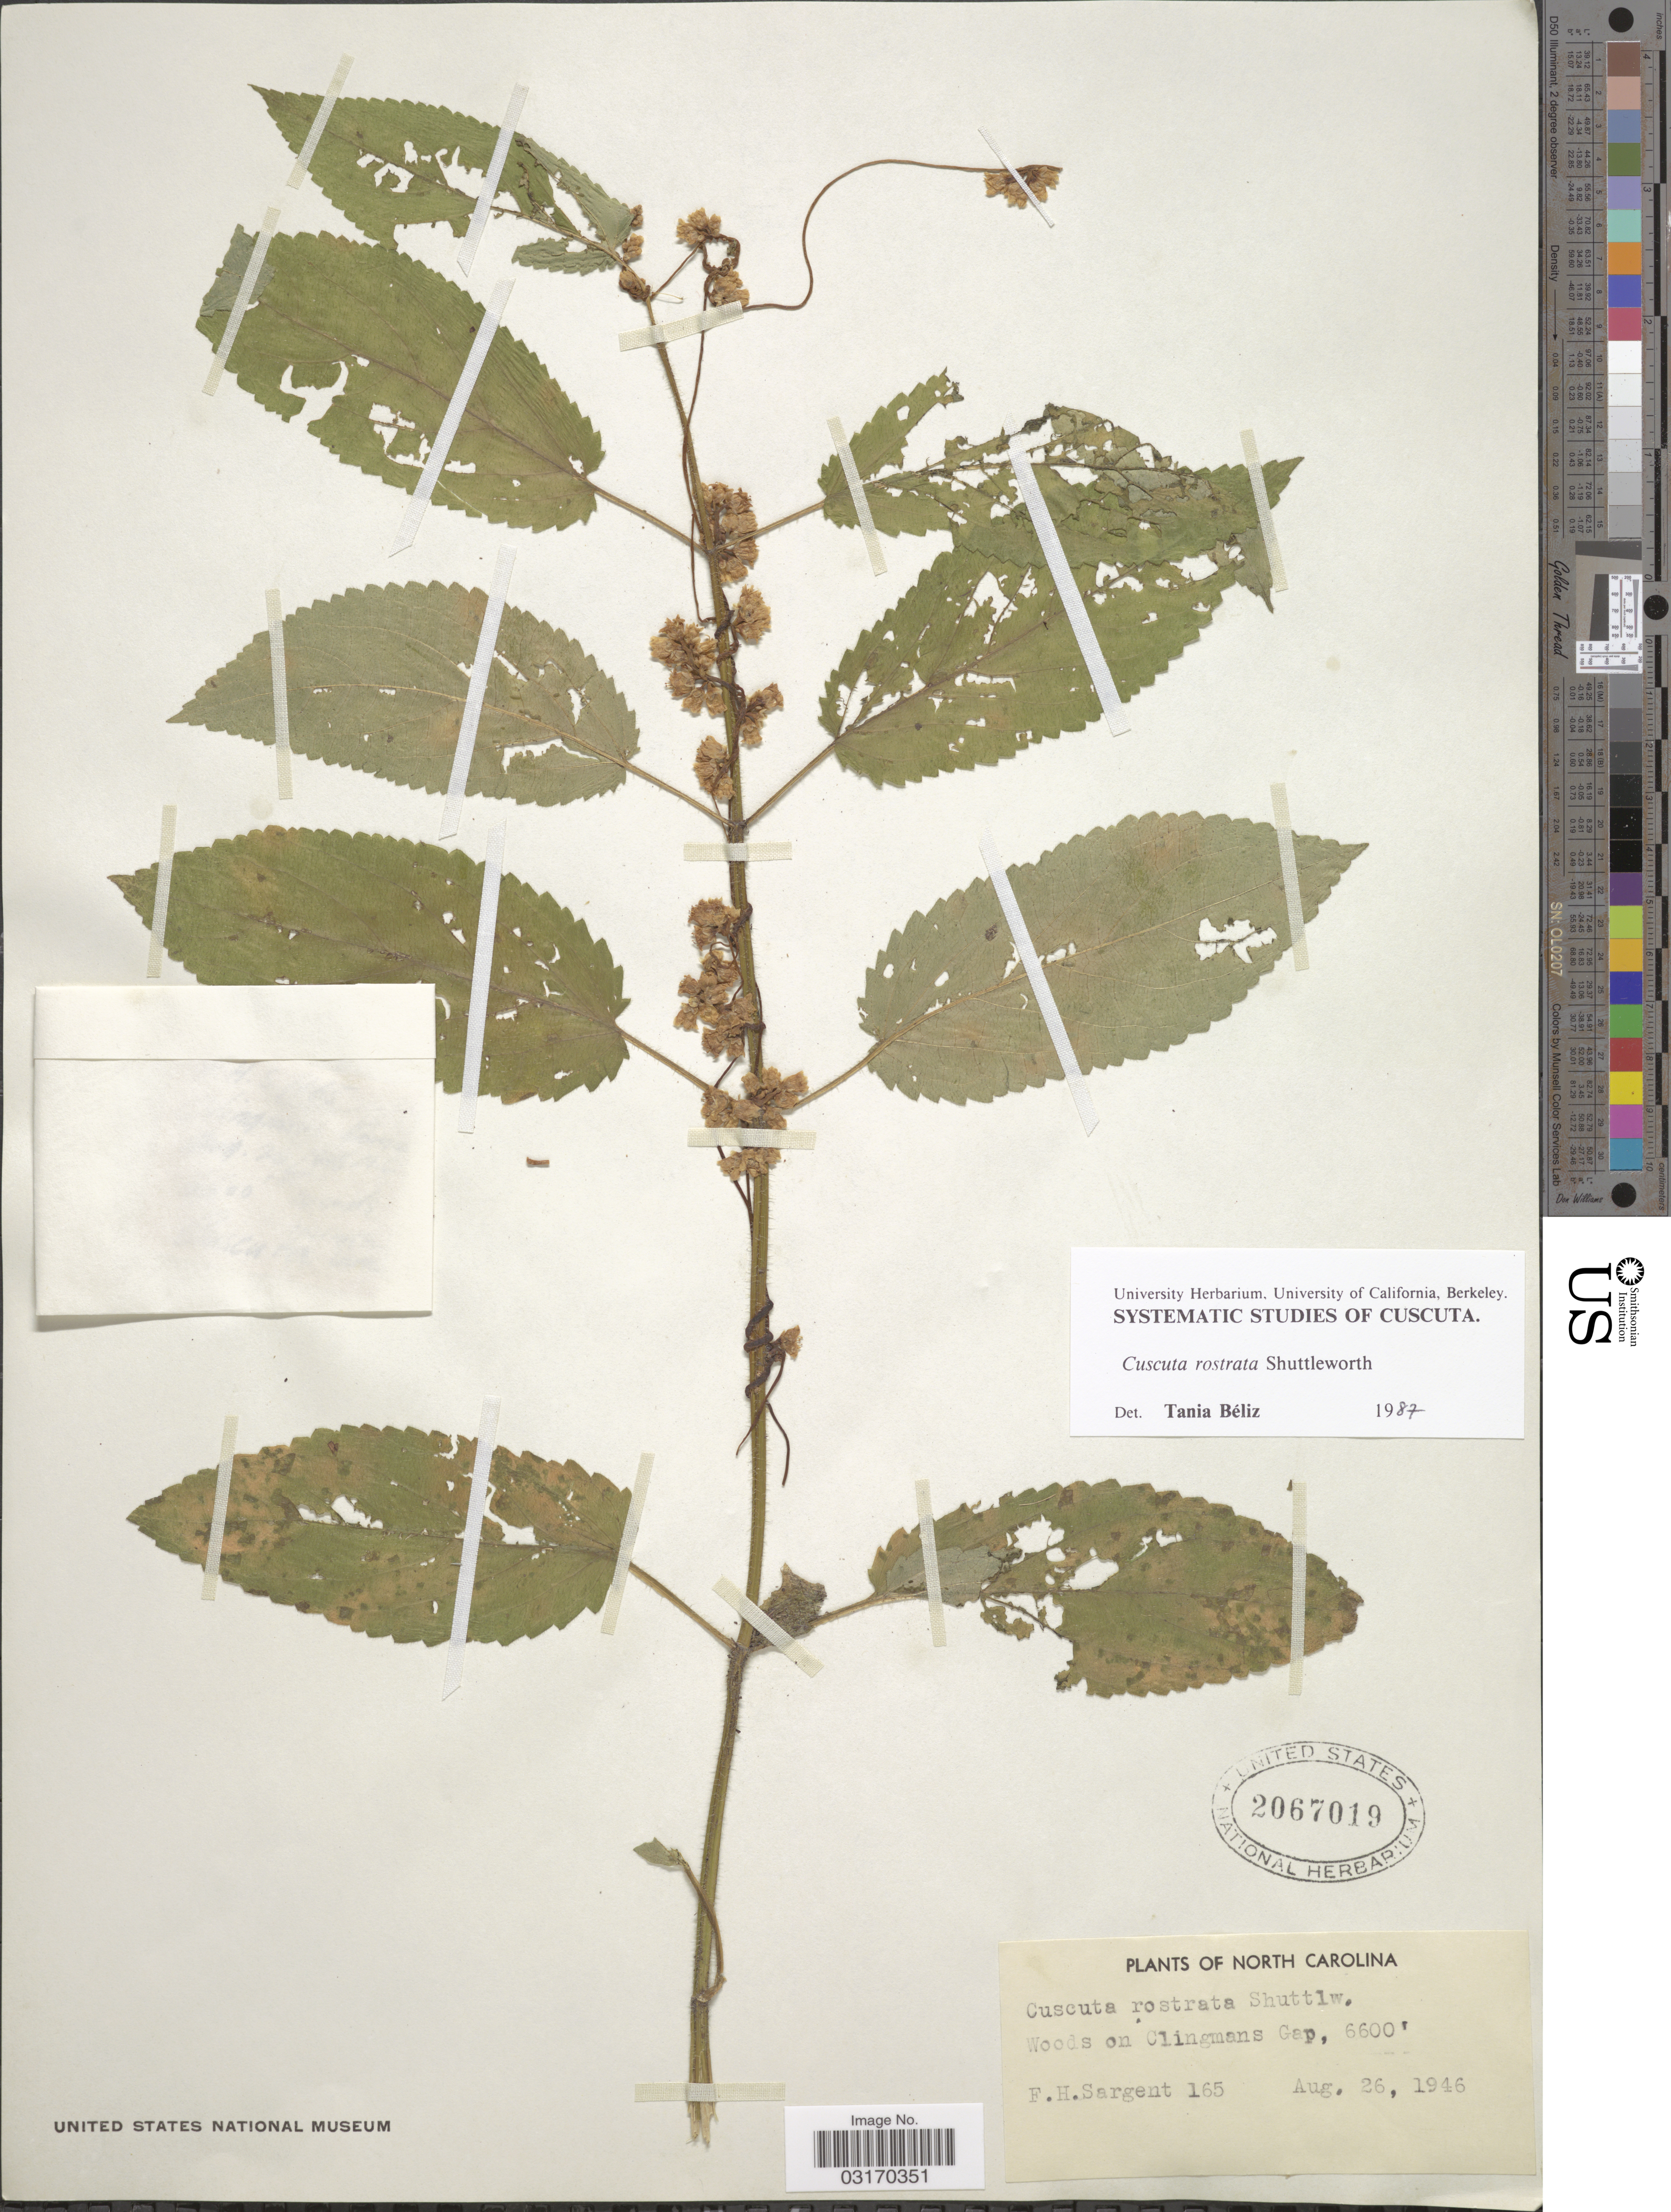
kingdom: Plantae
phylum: Tracheophyta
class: Magnoliopsida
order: Solanales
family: Convolvulaceae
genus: Cuscuta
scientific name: Cuscuta rostrata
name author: Shuttlew. ex Engelm. & A. Gray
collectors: F. H. Sargent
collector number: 165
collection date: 1946-08-26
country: United States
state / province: North Carolina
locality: Woods on Clingmans Gap.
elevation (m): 2012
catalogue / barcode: US 2067019